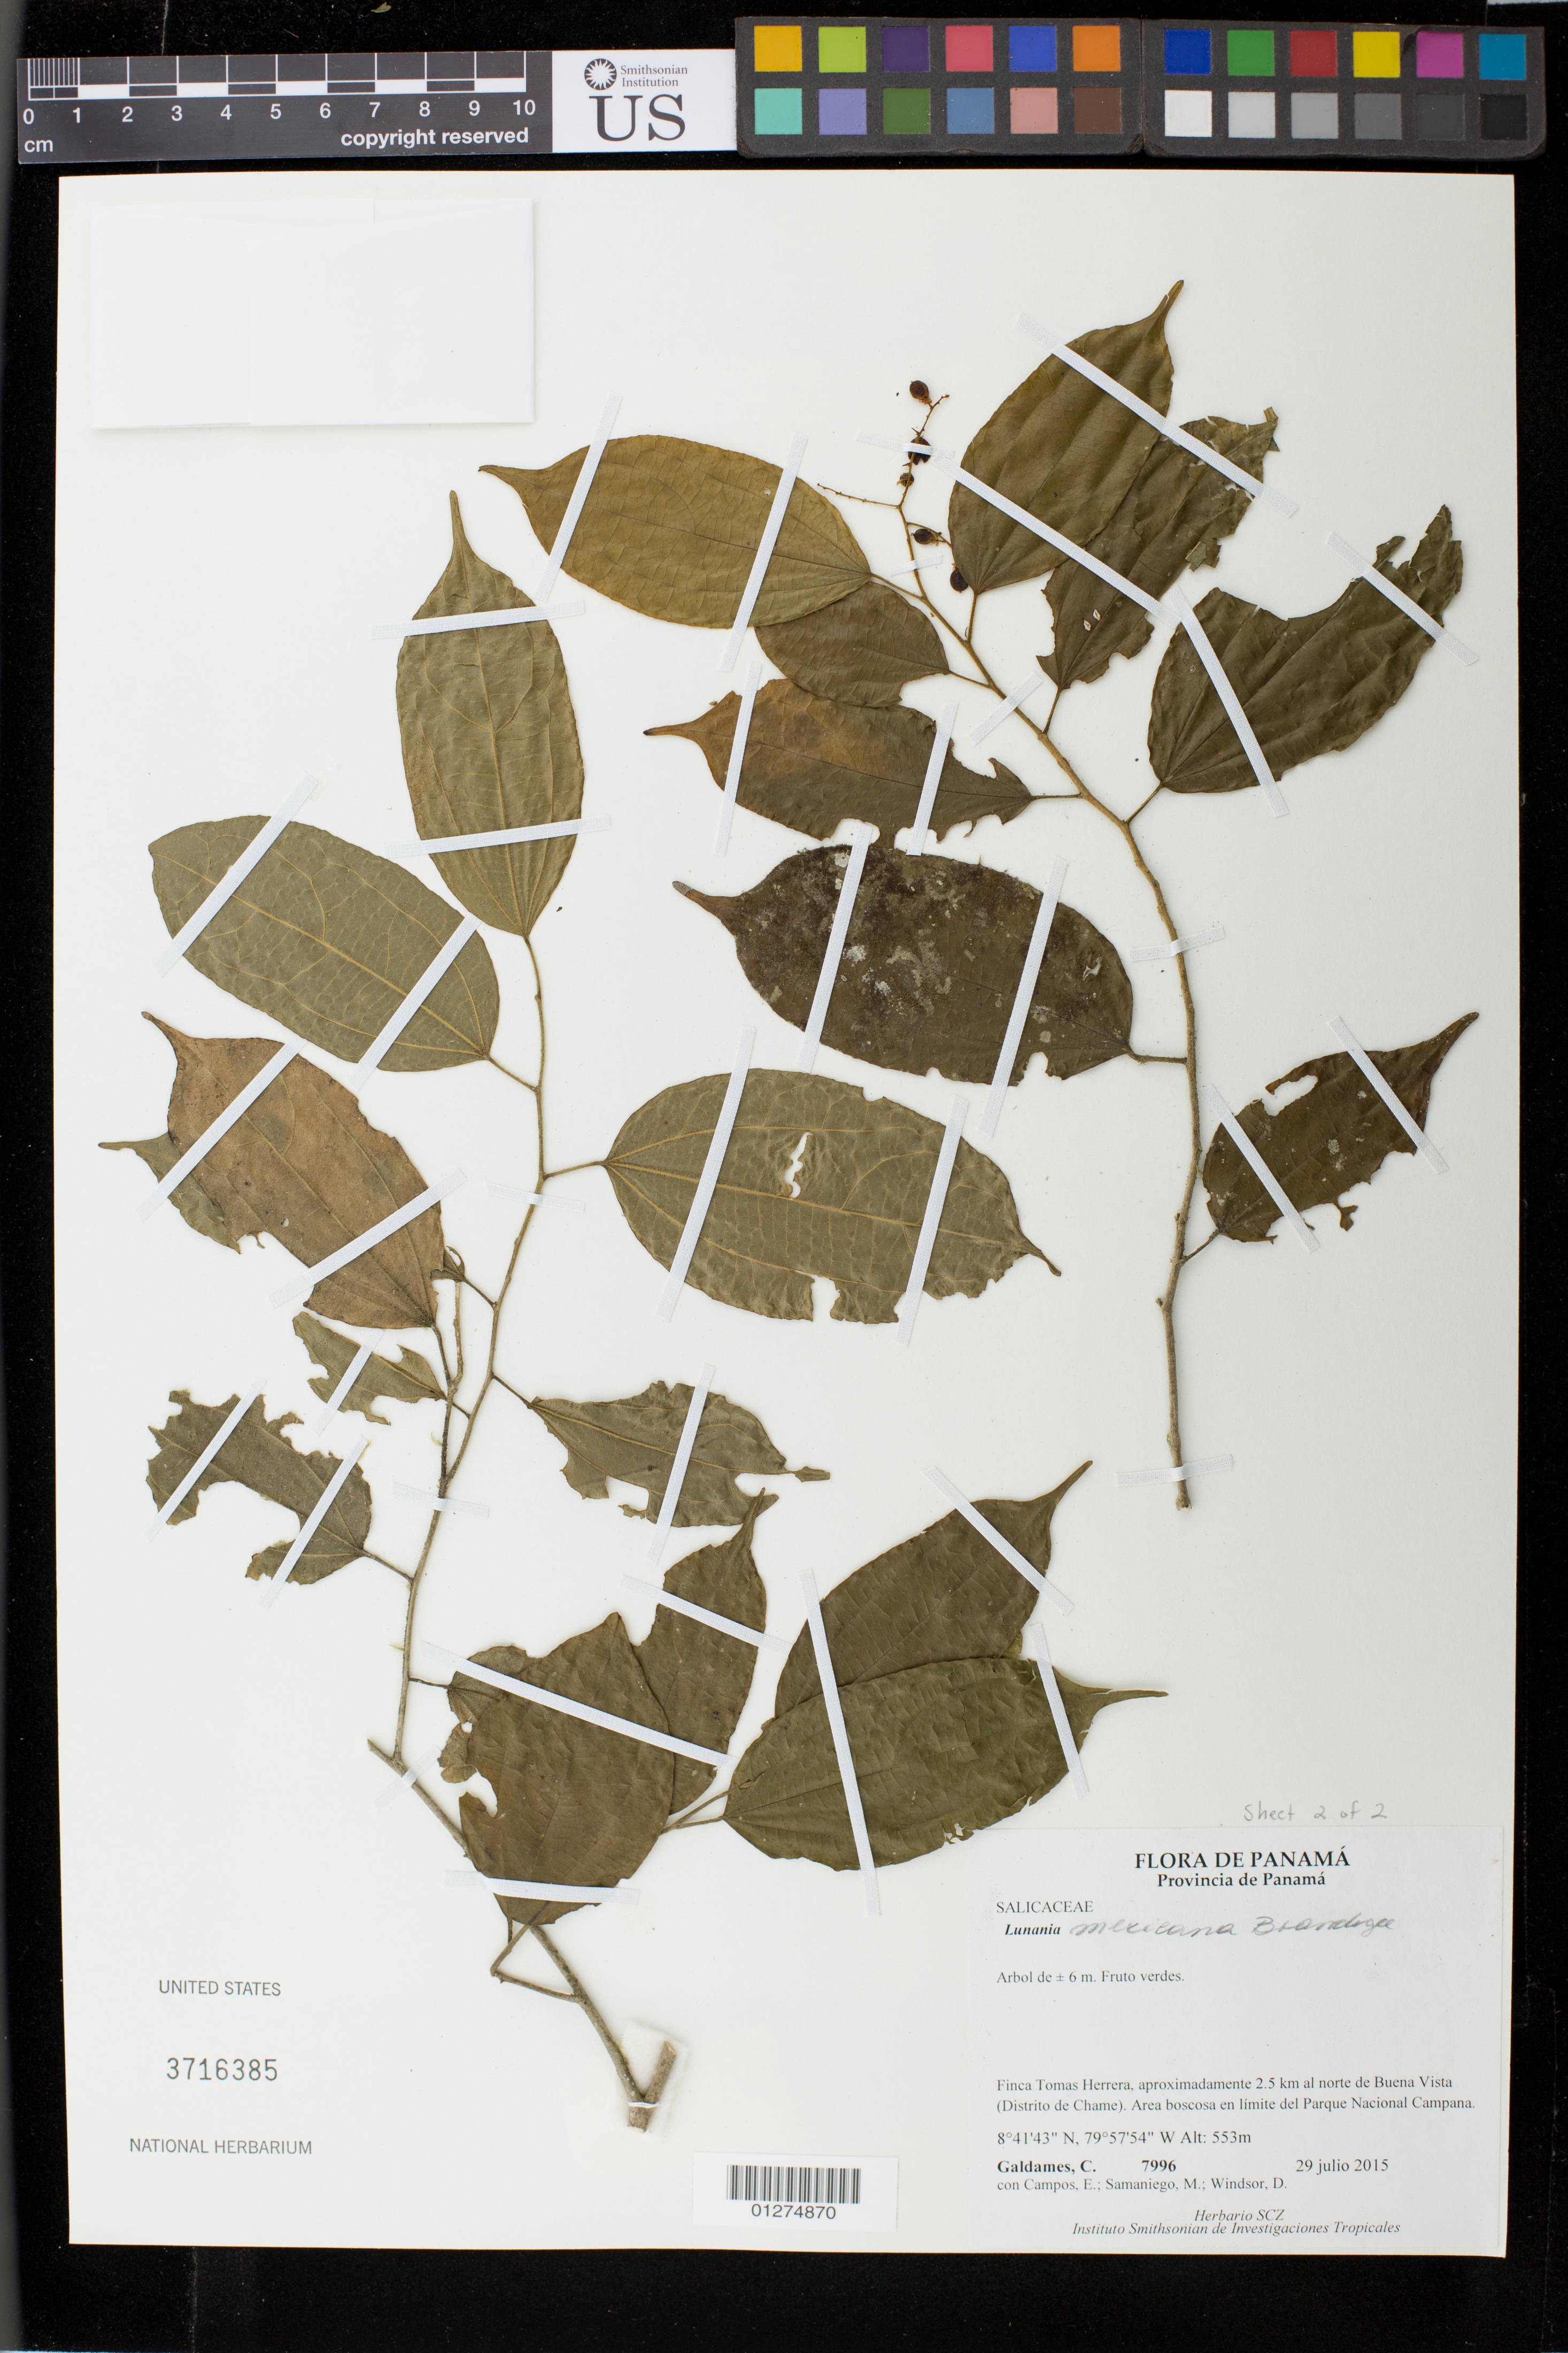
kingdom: Plantae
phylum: Tracheophyta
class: Magnoliopsida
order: Malpighiales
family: Salicaceae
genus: Lunania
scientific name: Lunania mexicana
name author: Brandegee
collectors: C. Galdames, E. Campos, M. Samaniego & D. Windsor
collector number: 7996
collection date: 2015-07-29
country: Panama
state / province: Panamá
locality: Finca Tomas Herrera, aproximadamente 2.5 km al norte de Buena Vista (Distrito de Chame). Area boscosa en limite del Parque Nacional Campana.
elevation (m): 553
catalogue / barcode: US 3716385